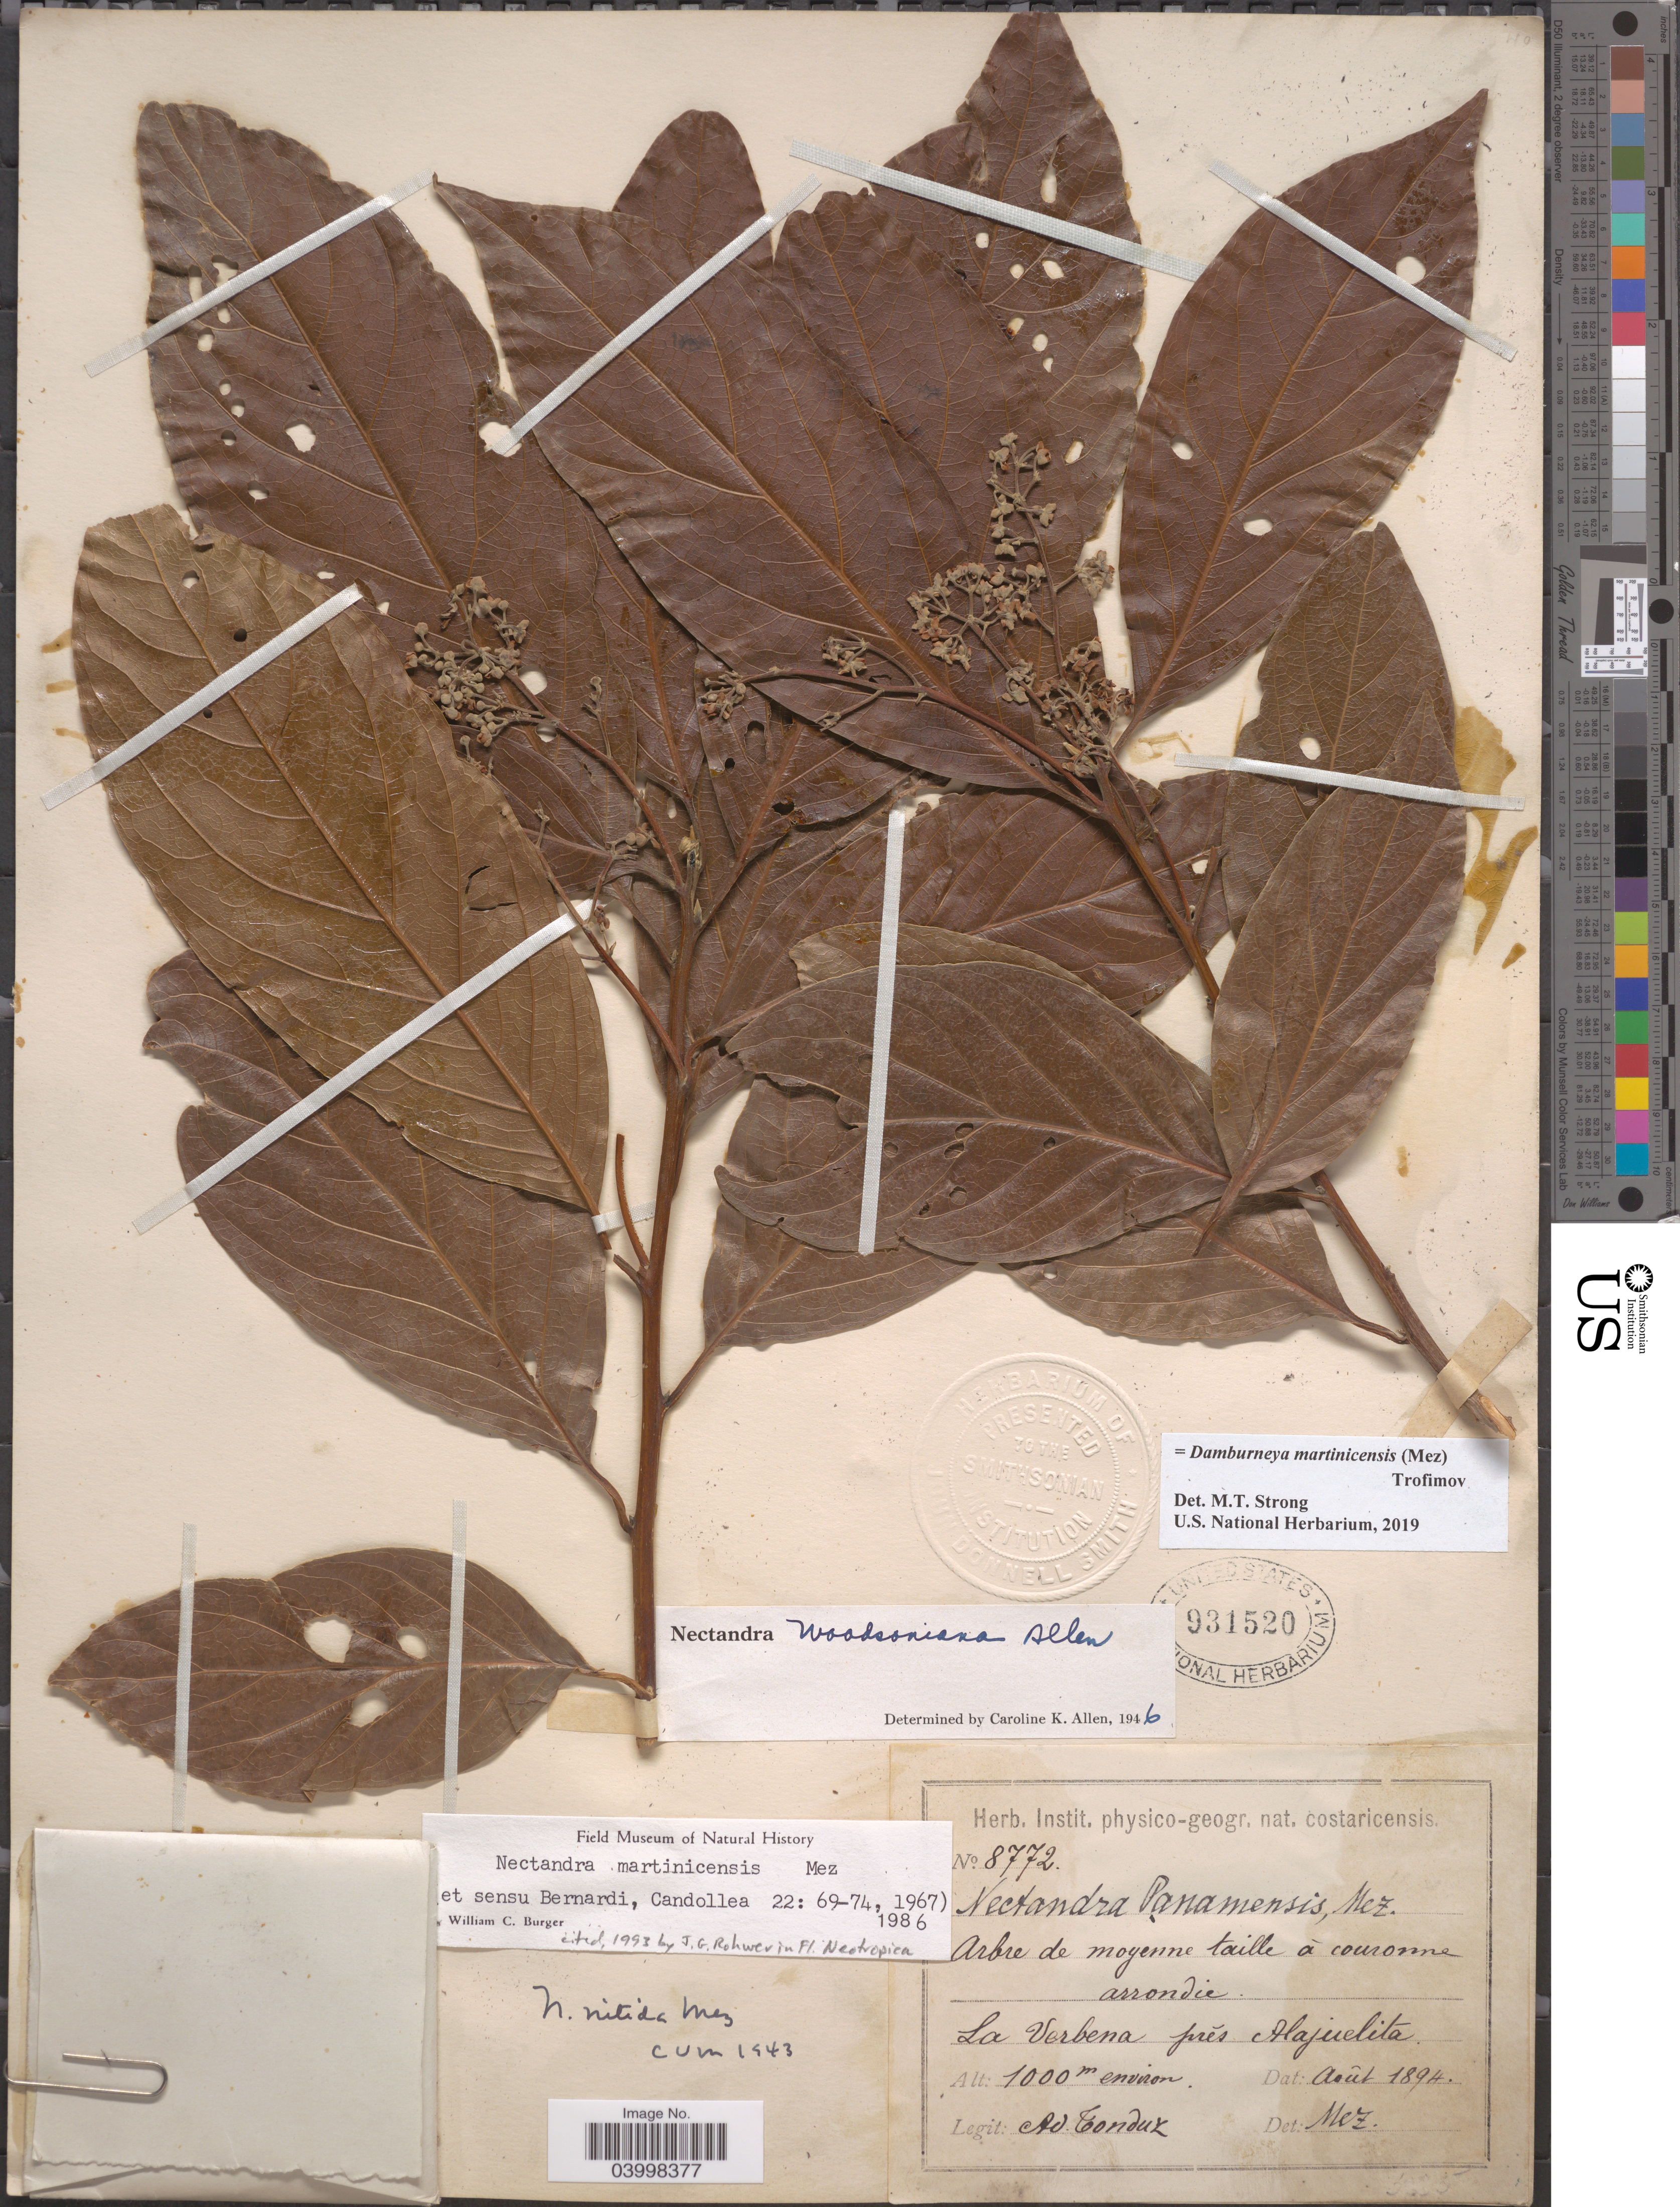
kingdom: Plantae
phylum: Tracheophyta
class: Magnoliopsida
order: Laurales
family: Lauraceae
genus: Damburneya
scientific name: Damburneya martinicensis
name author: (Mez) Trofimov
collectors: A. Tonduz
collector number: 8772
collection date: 1894-08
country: Costa Rica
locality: La Verbena prés Alajuelita.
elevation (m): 1000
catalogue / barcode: US 831520